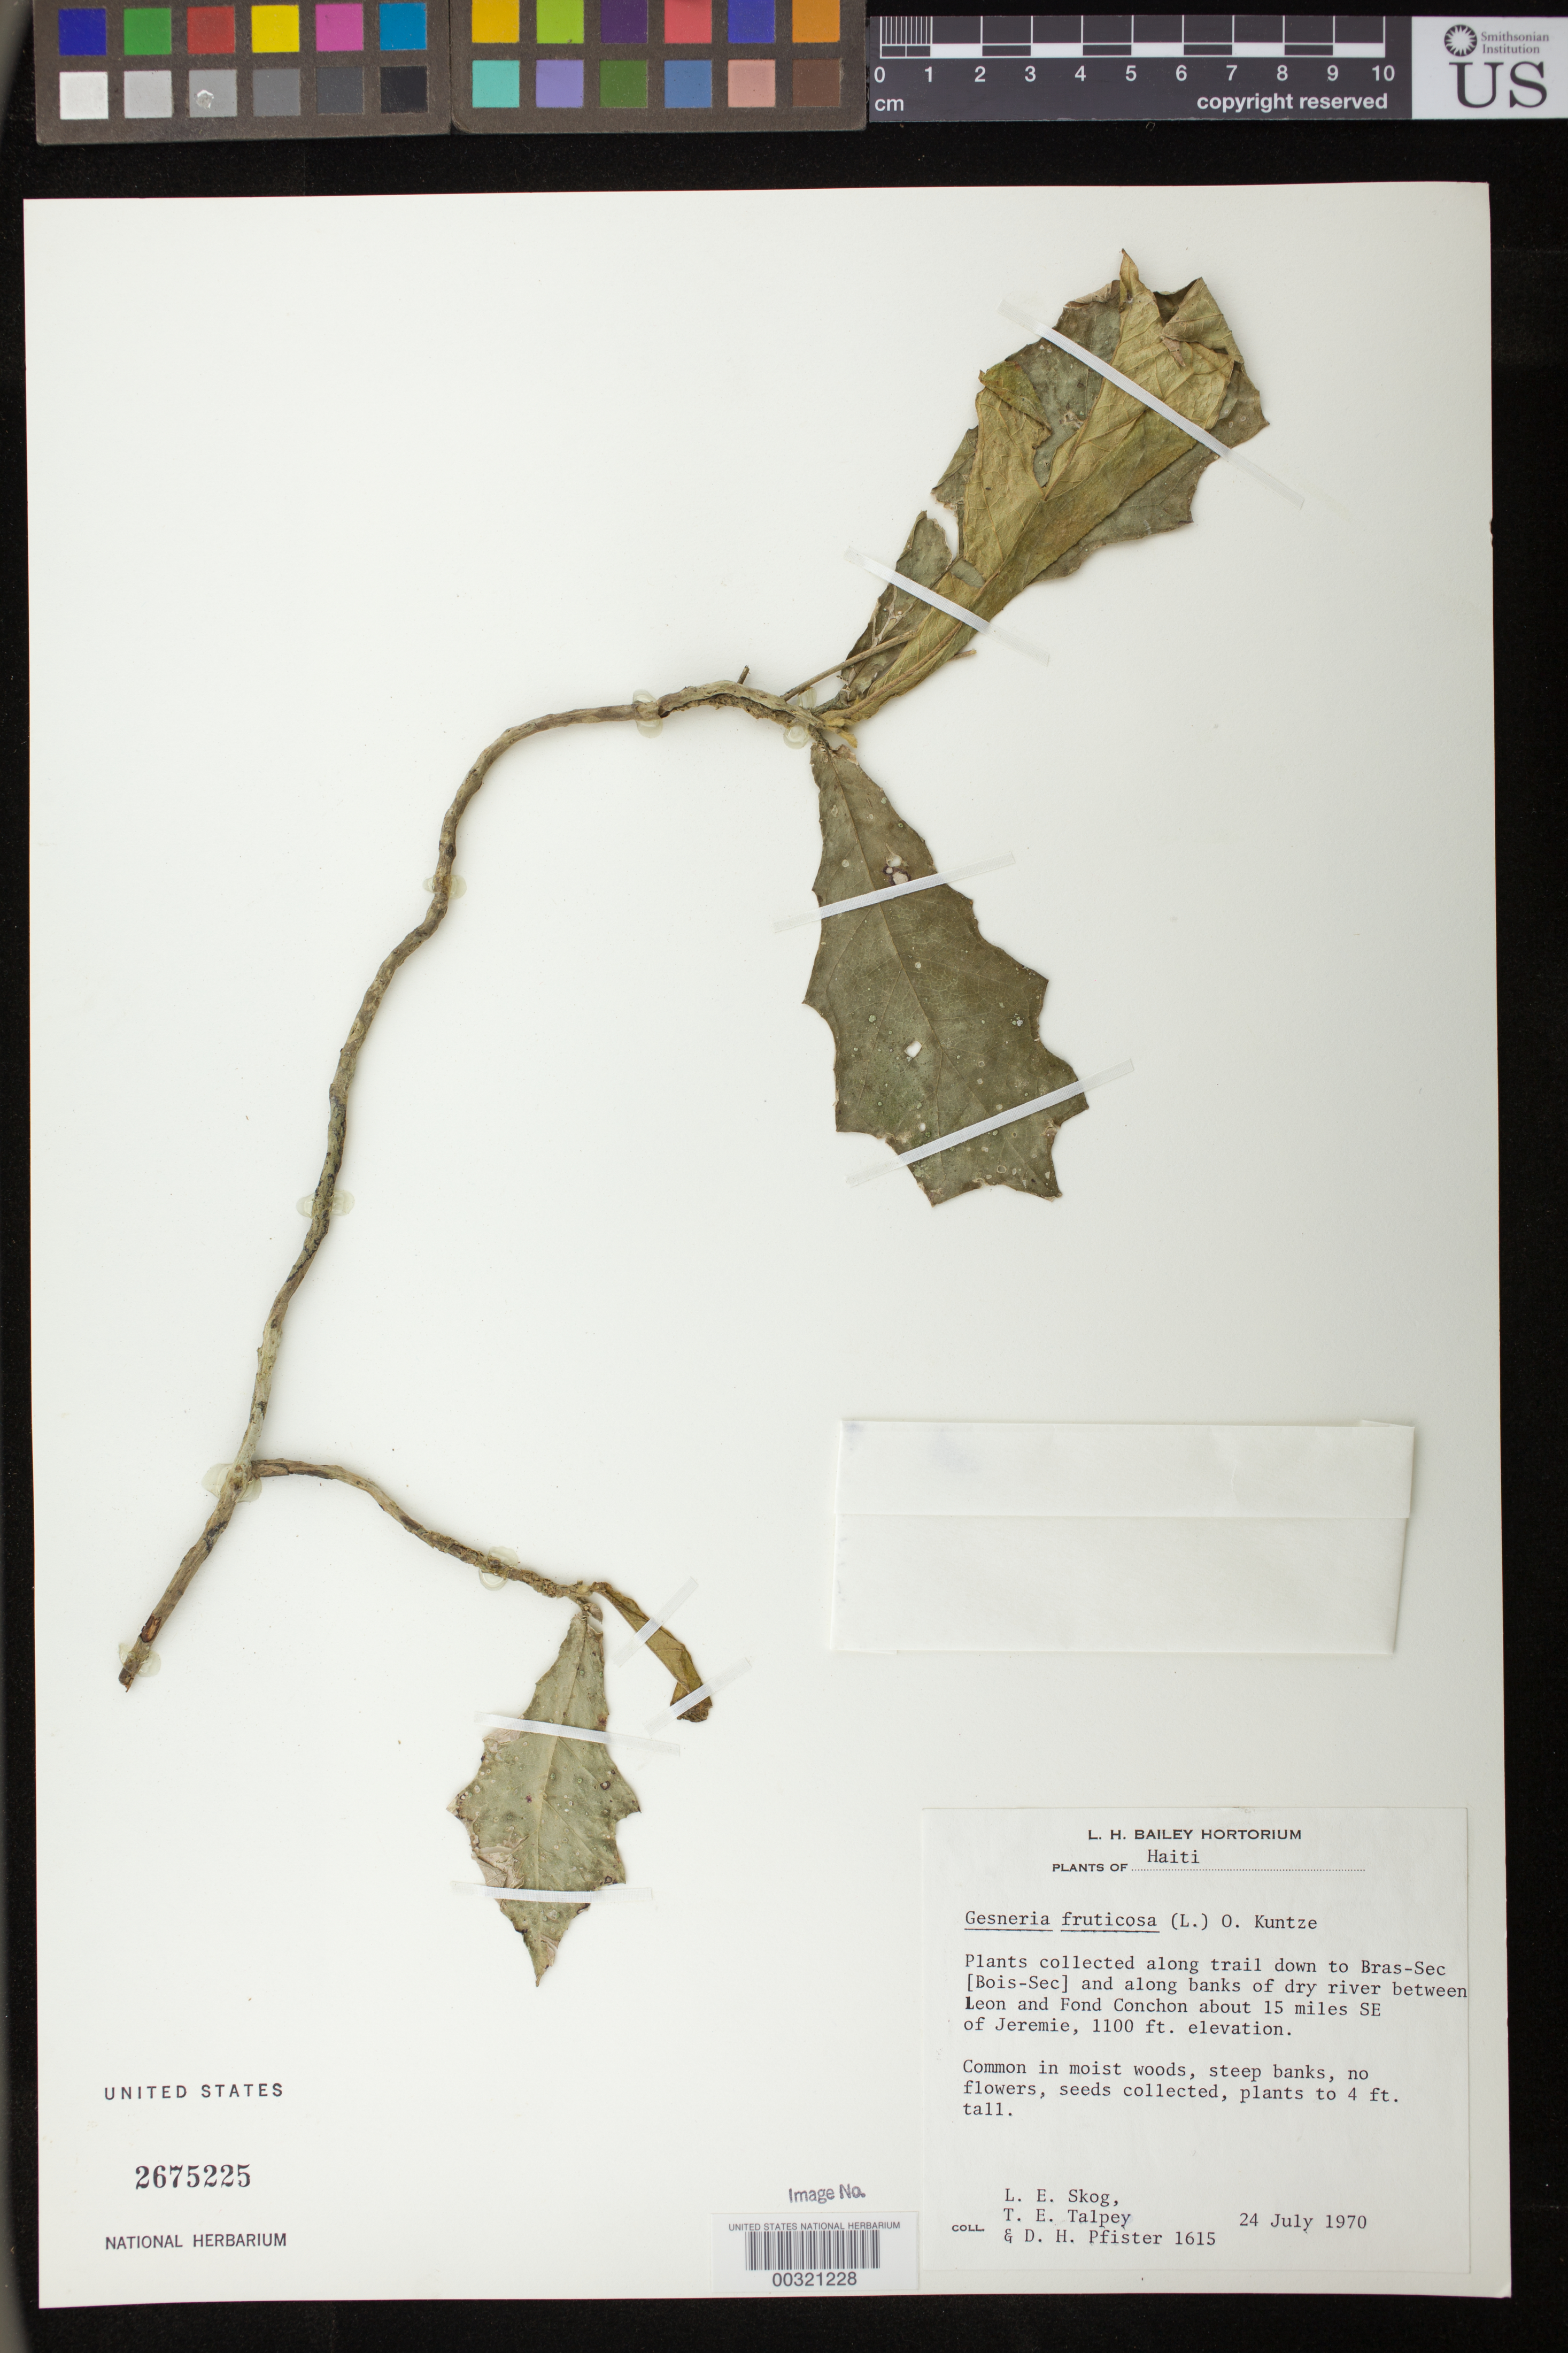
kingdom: Plantae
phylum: Tracheophyta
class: Magnoliopsida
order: Lamiales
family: Gesneriaceae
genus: Gesneria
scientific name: Gesneria fruticosa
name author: (L.) Kuntze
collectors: L. E. Skog, T. Talpey & D. H. Pfister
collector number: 1615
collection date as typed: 24 Jul 1970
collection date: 1970-07-24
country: Haiti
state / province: Sud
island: Hispaniola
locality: Trail down to Bras-Sec and between Leon and Fond Conchon about 15 mi SE of Jeremie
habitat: Along trail and along banks of dry river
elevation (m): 335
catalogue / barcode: US 2675225